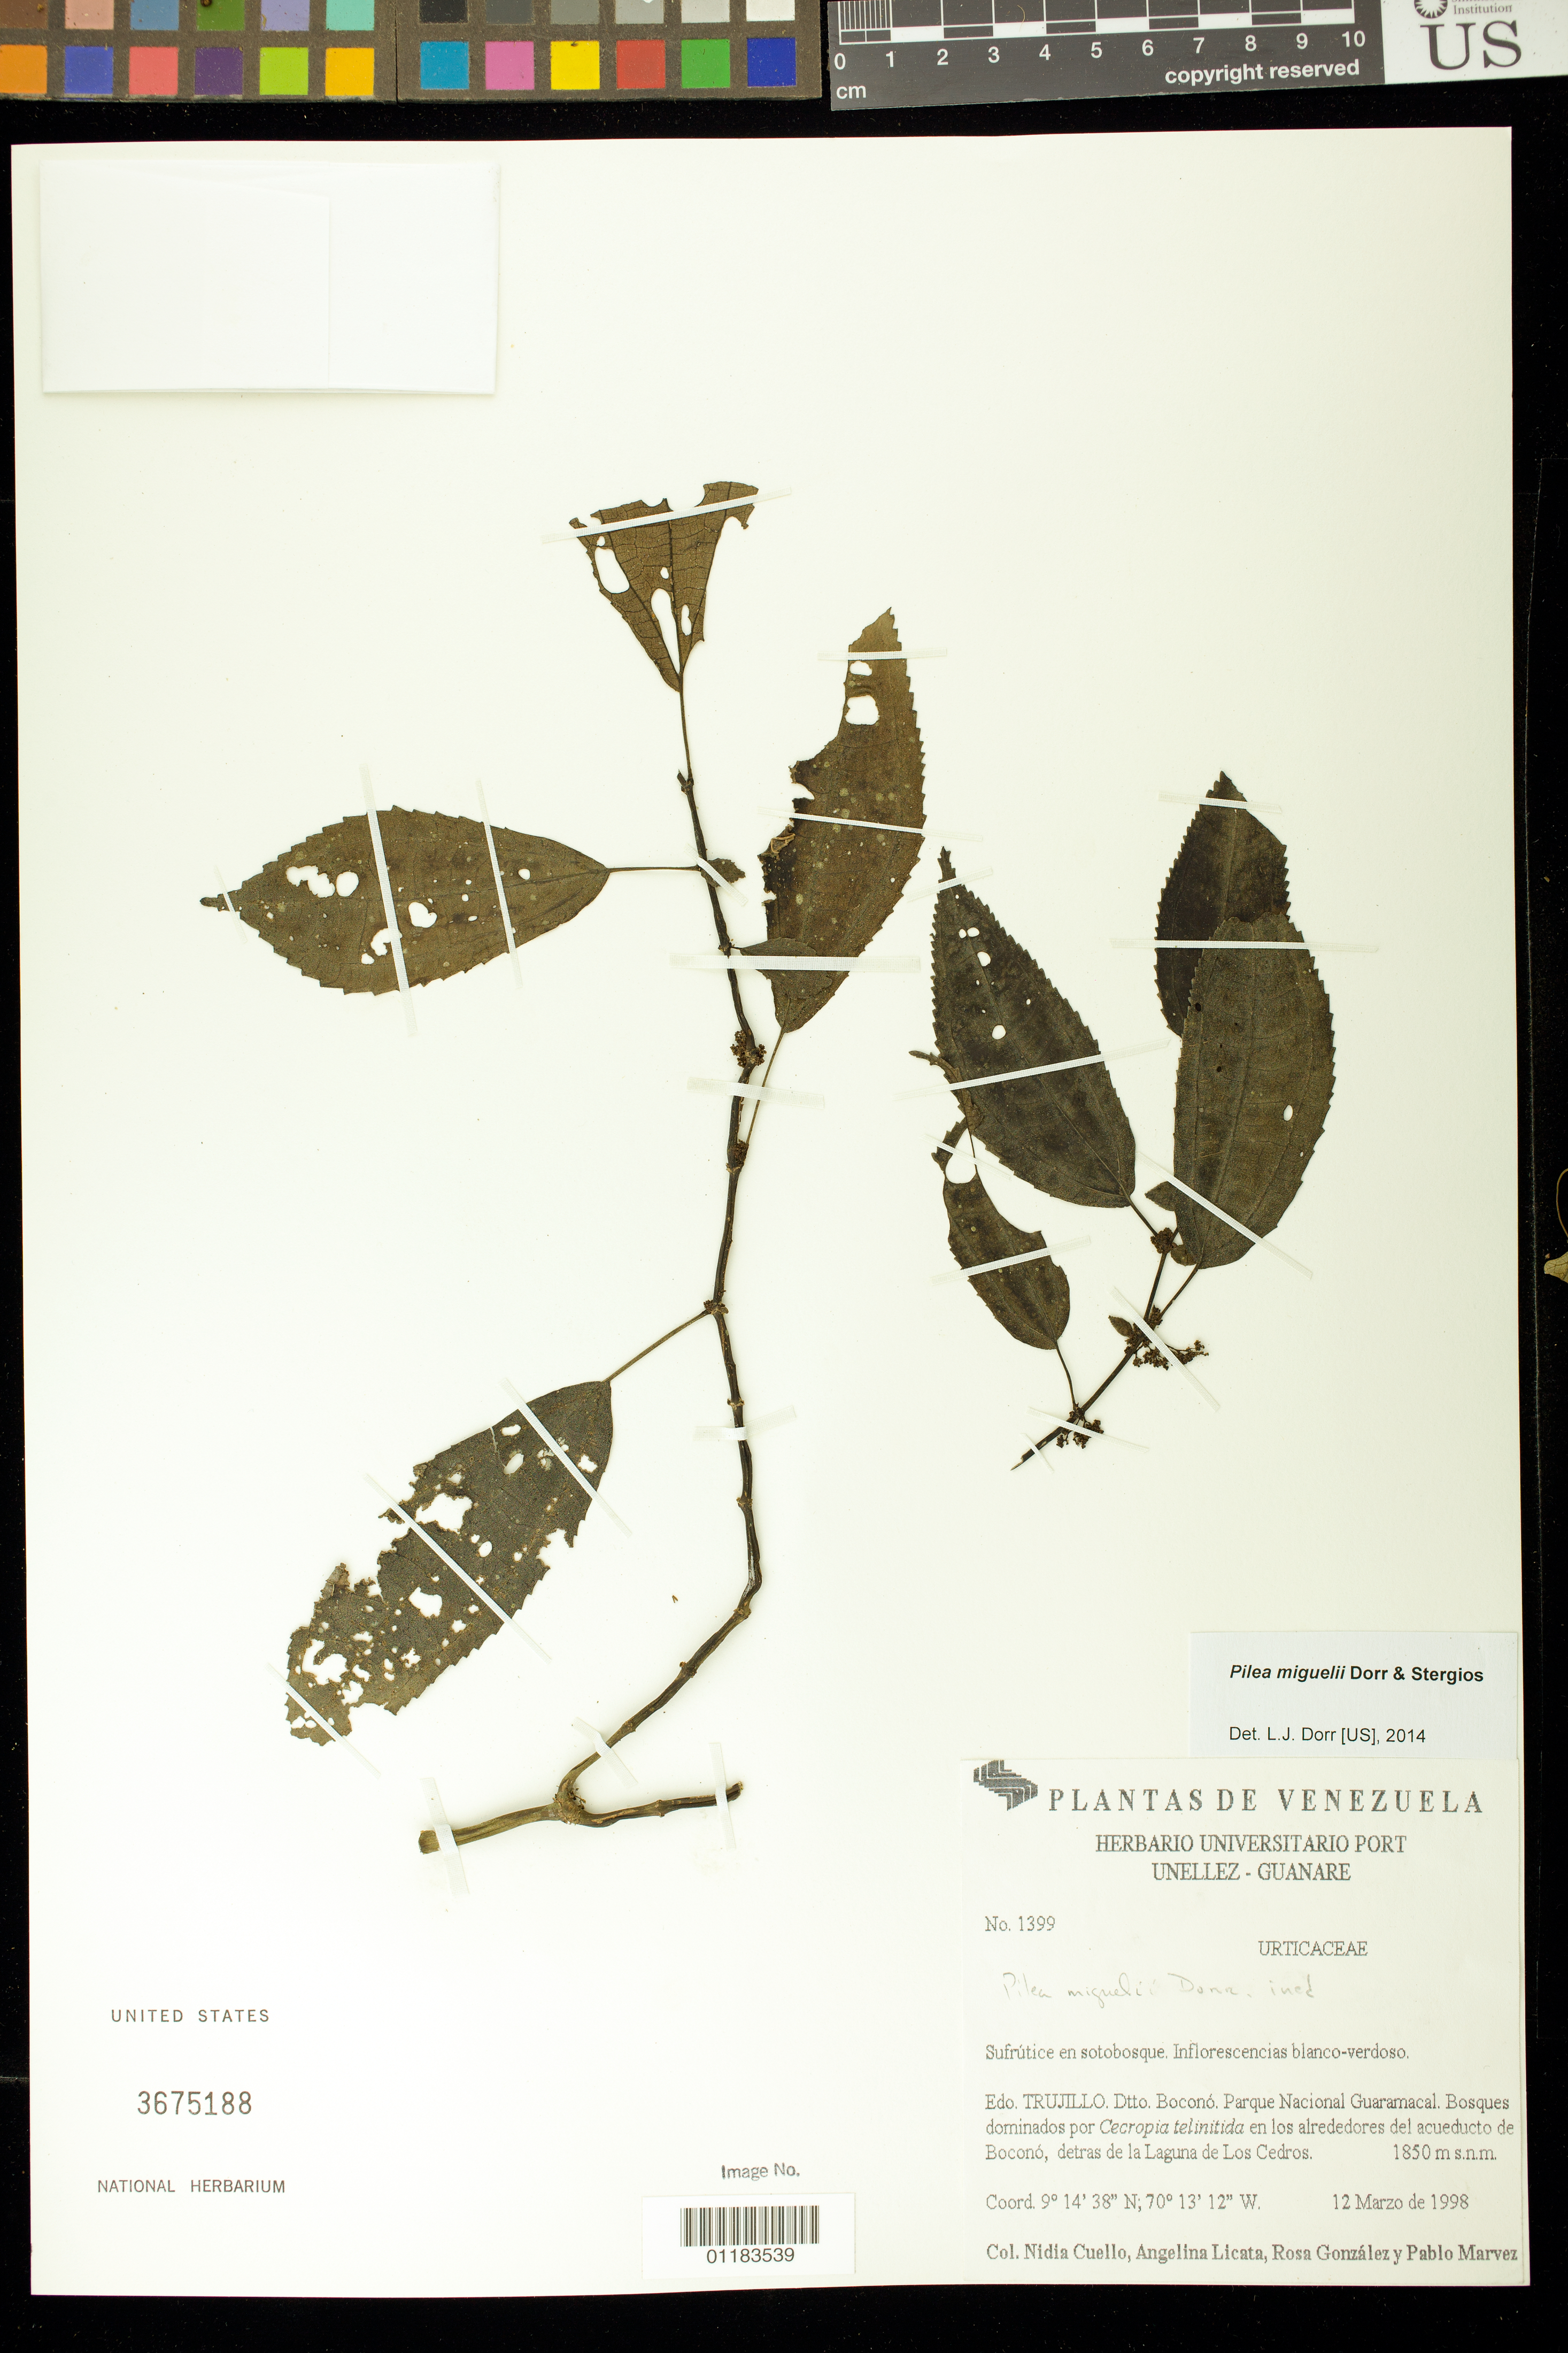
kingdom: Plantae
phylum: Tracheophyta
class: Magnoliopsida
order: Rosales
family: Urticaceae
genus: Pilea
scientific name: Pilea miguelii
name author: Dorr & Stergios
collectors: N. L. Cuello, A. Licata, R. González & P. Marvez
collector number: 1399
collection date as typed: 12 Mar 1998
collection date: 1998-03-12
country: Venezuela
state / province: Trujillo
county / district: Boconó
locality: Parque Nacional Guaramacal, en los alrededores del acueducto de Boconó, dentras de la Laguna de Los Cedros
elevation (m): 1850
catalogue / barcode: US 3675188